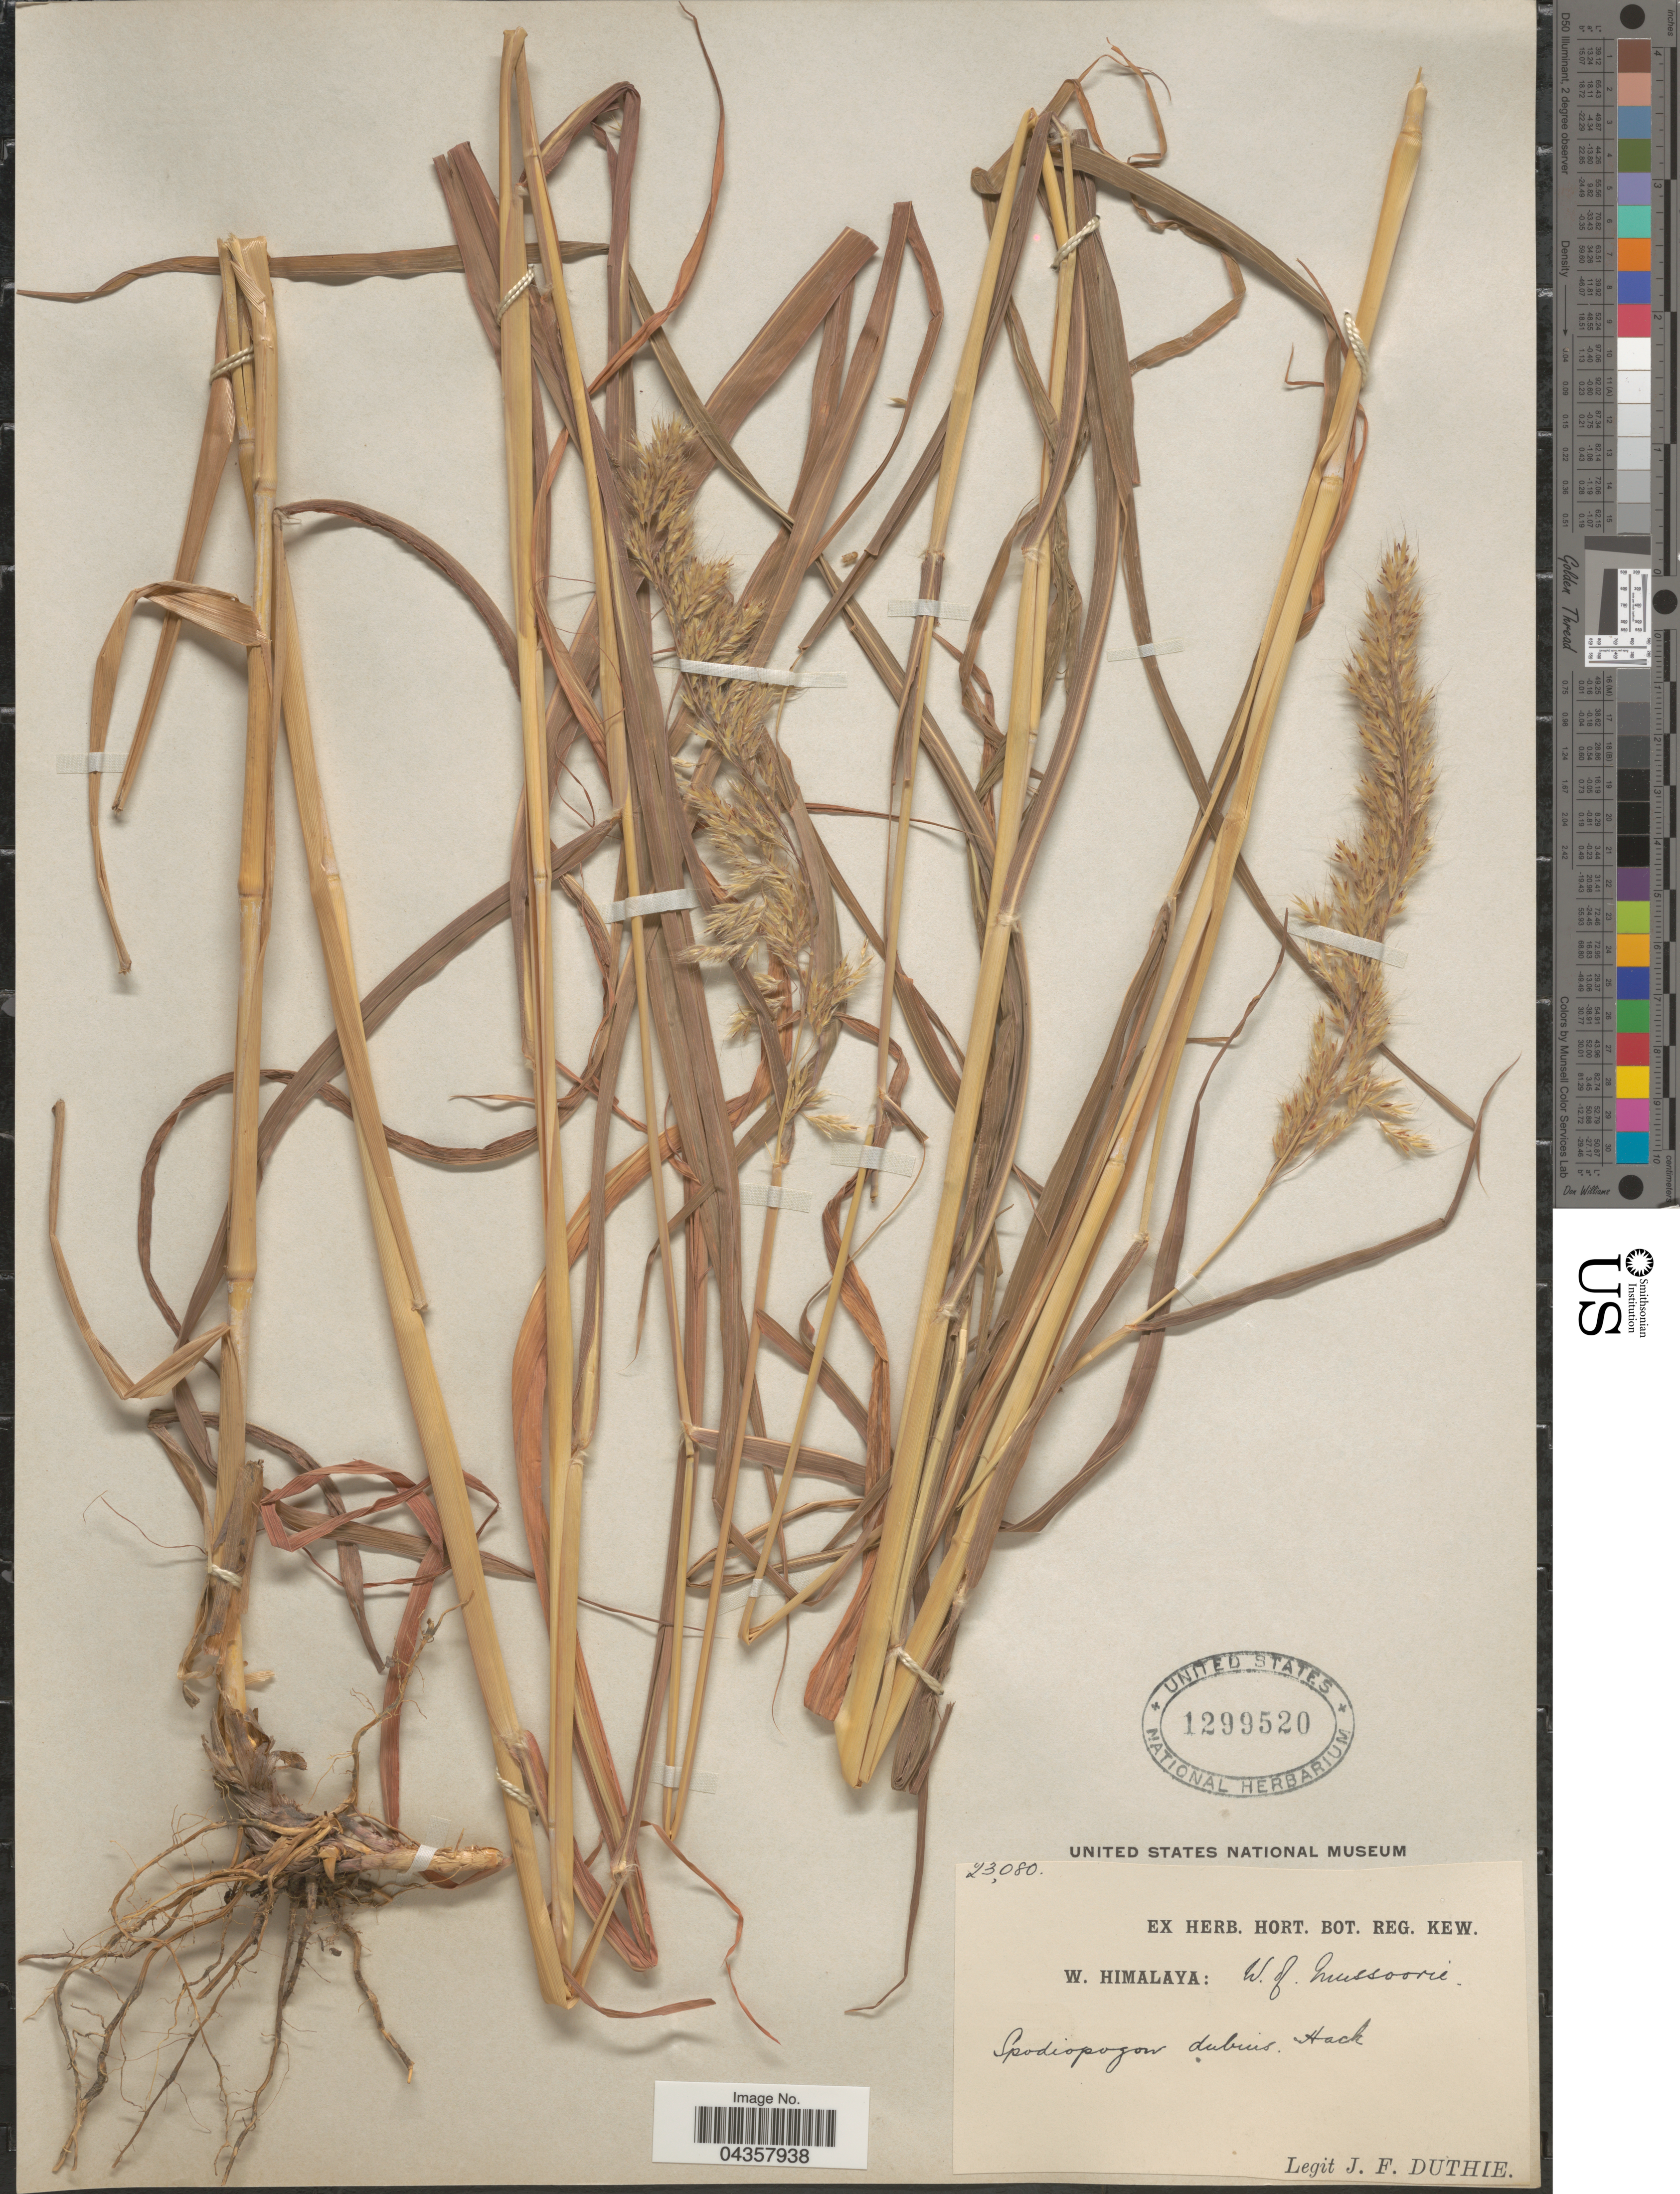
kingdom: Plantae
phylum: Tracheophyta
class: Liliopsida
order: Poales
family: Poaceae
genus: Spodiopogon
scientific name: Spodiopogon dubius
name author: Hack.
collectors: J. F. Duthie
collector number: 23080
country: India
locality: W. Himalaya: W. of Mussoorie.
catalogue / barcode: US 1299520